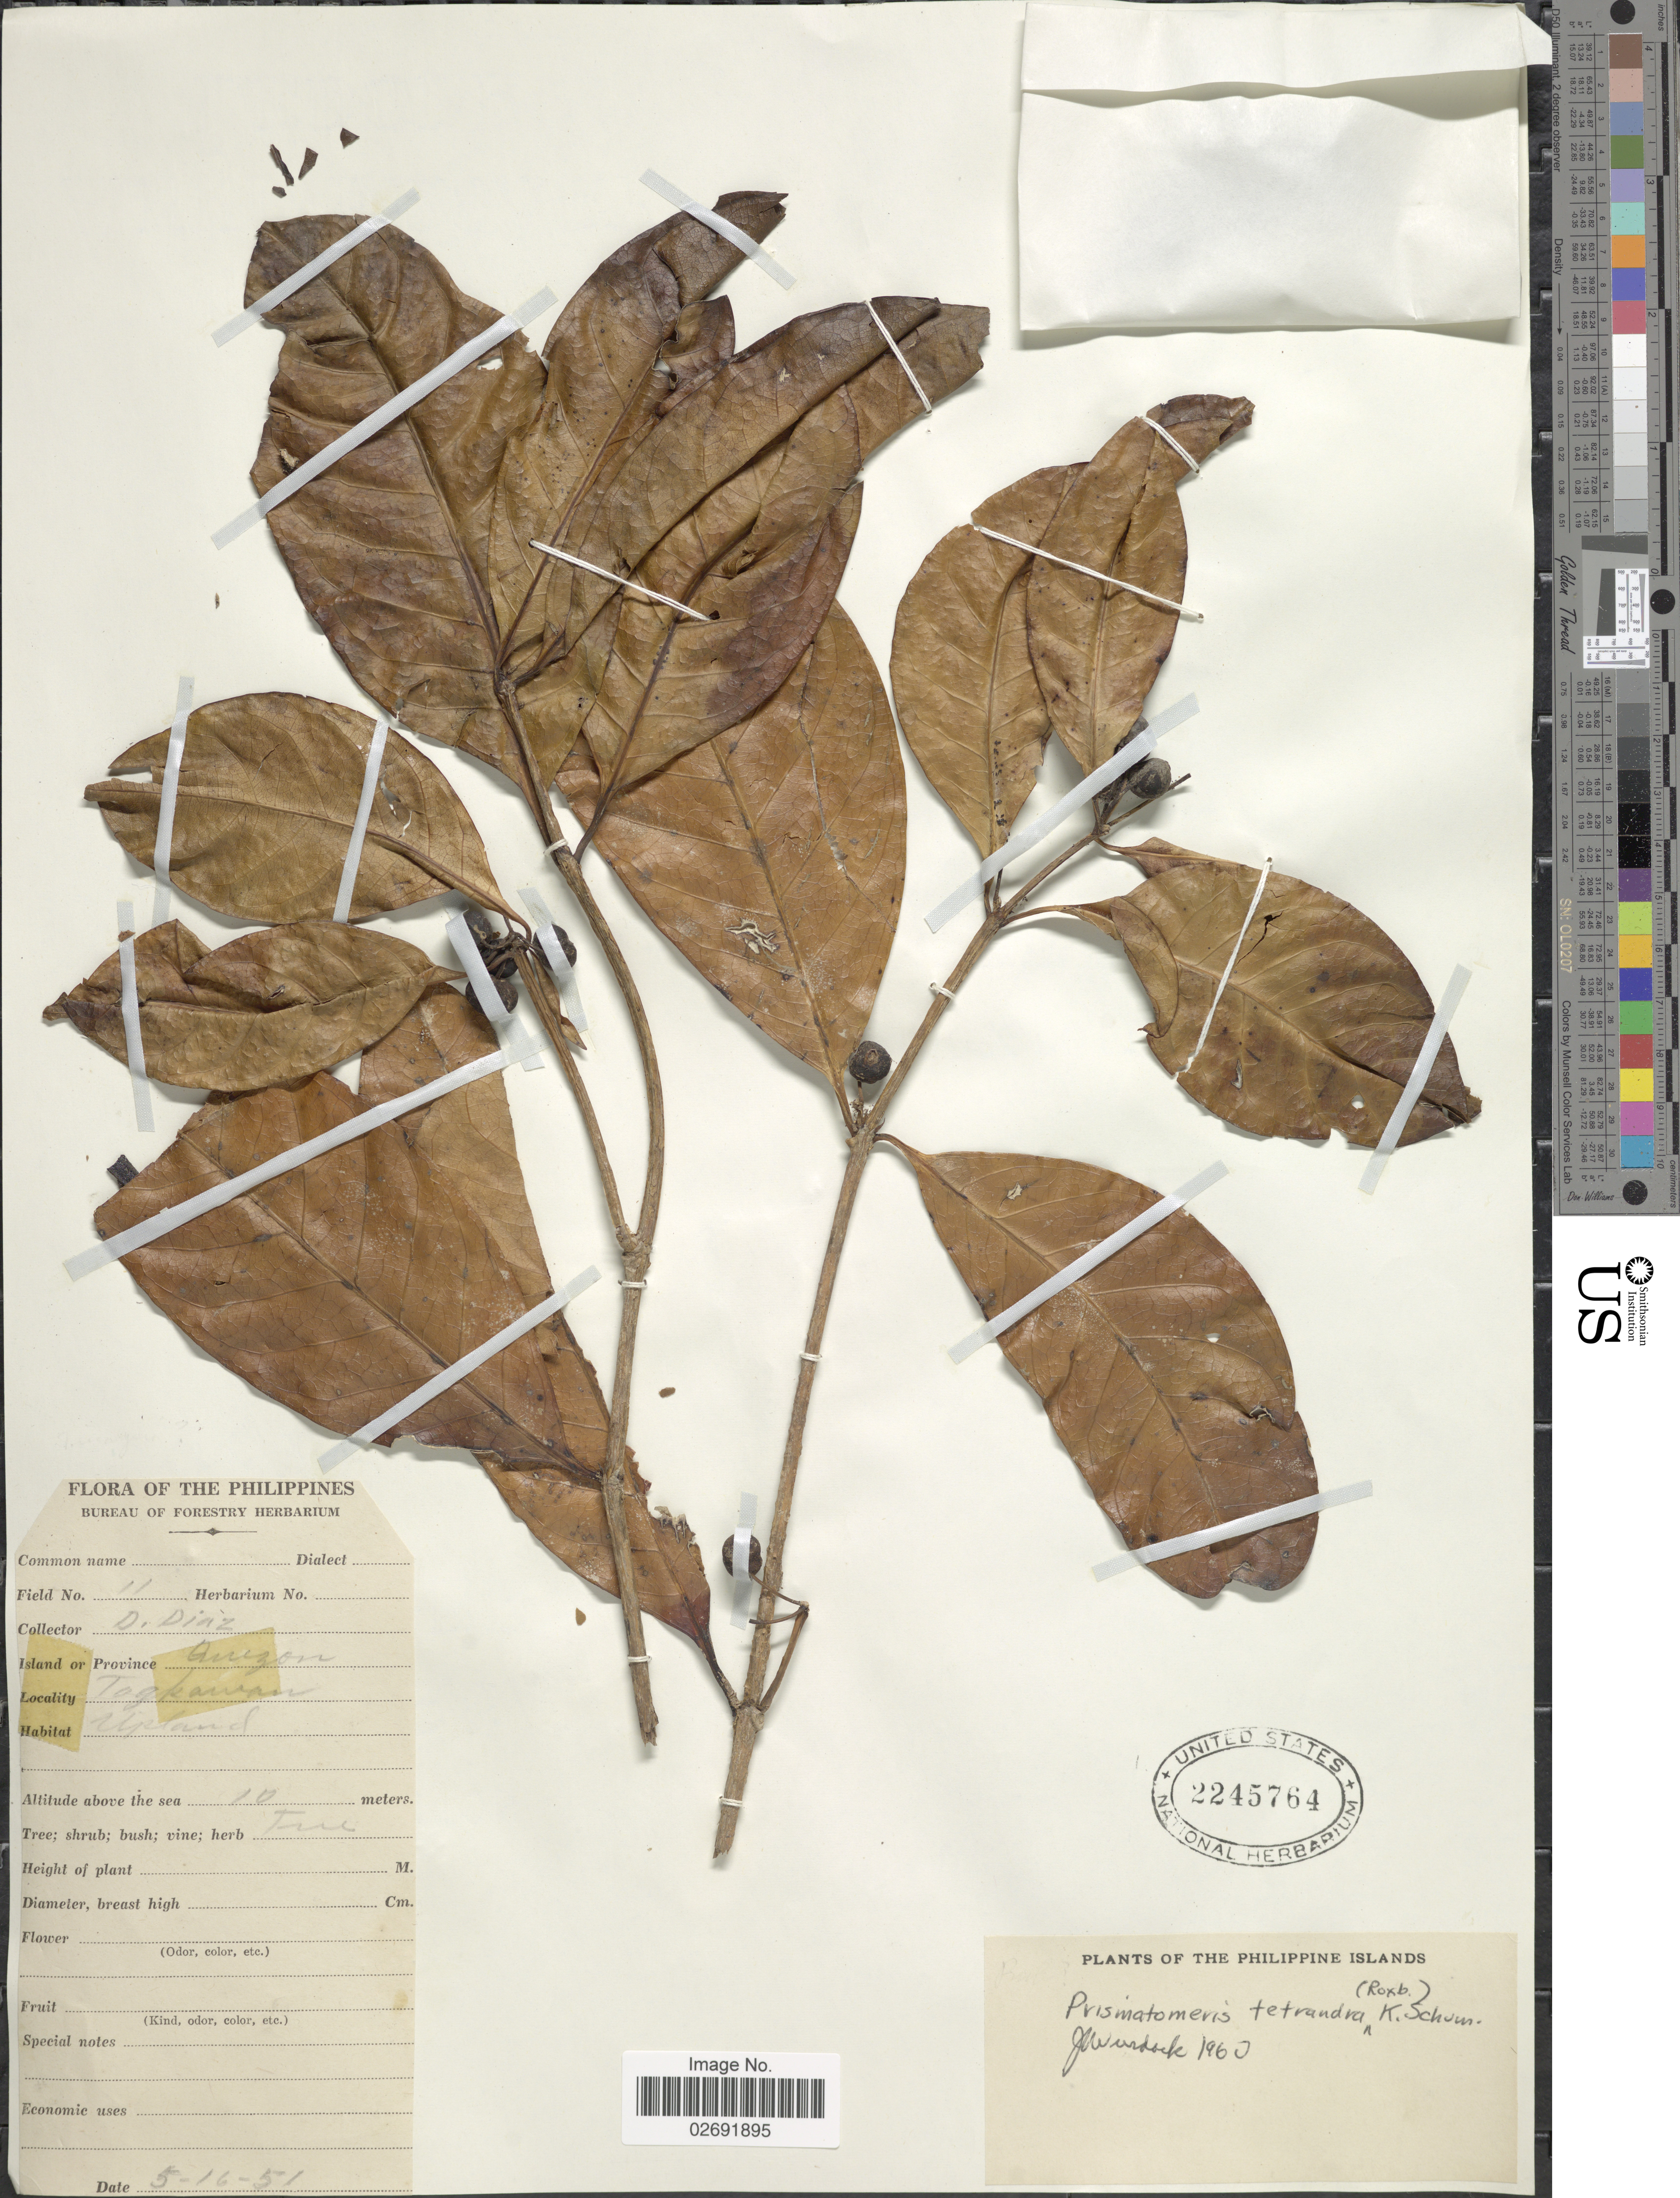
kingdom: Plantae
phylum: Tracheophyta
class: Magnoliopsida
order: Gentianales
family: Rubiaceae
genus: Prismatomeris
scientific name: Prismatomeris sp.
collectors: D. Díaz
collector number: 11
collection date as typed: Transcribed d/m/y: 16/5/51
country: Philippines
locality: Island or Province Quezon, Togkawan, Upland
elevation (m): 10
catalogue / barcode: US 2245764